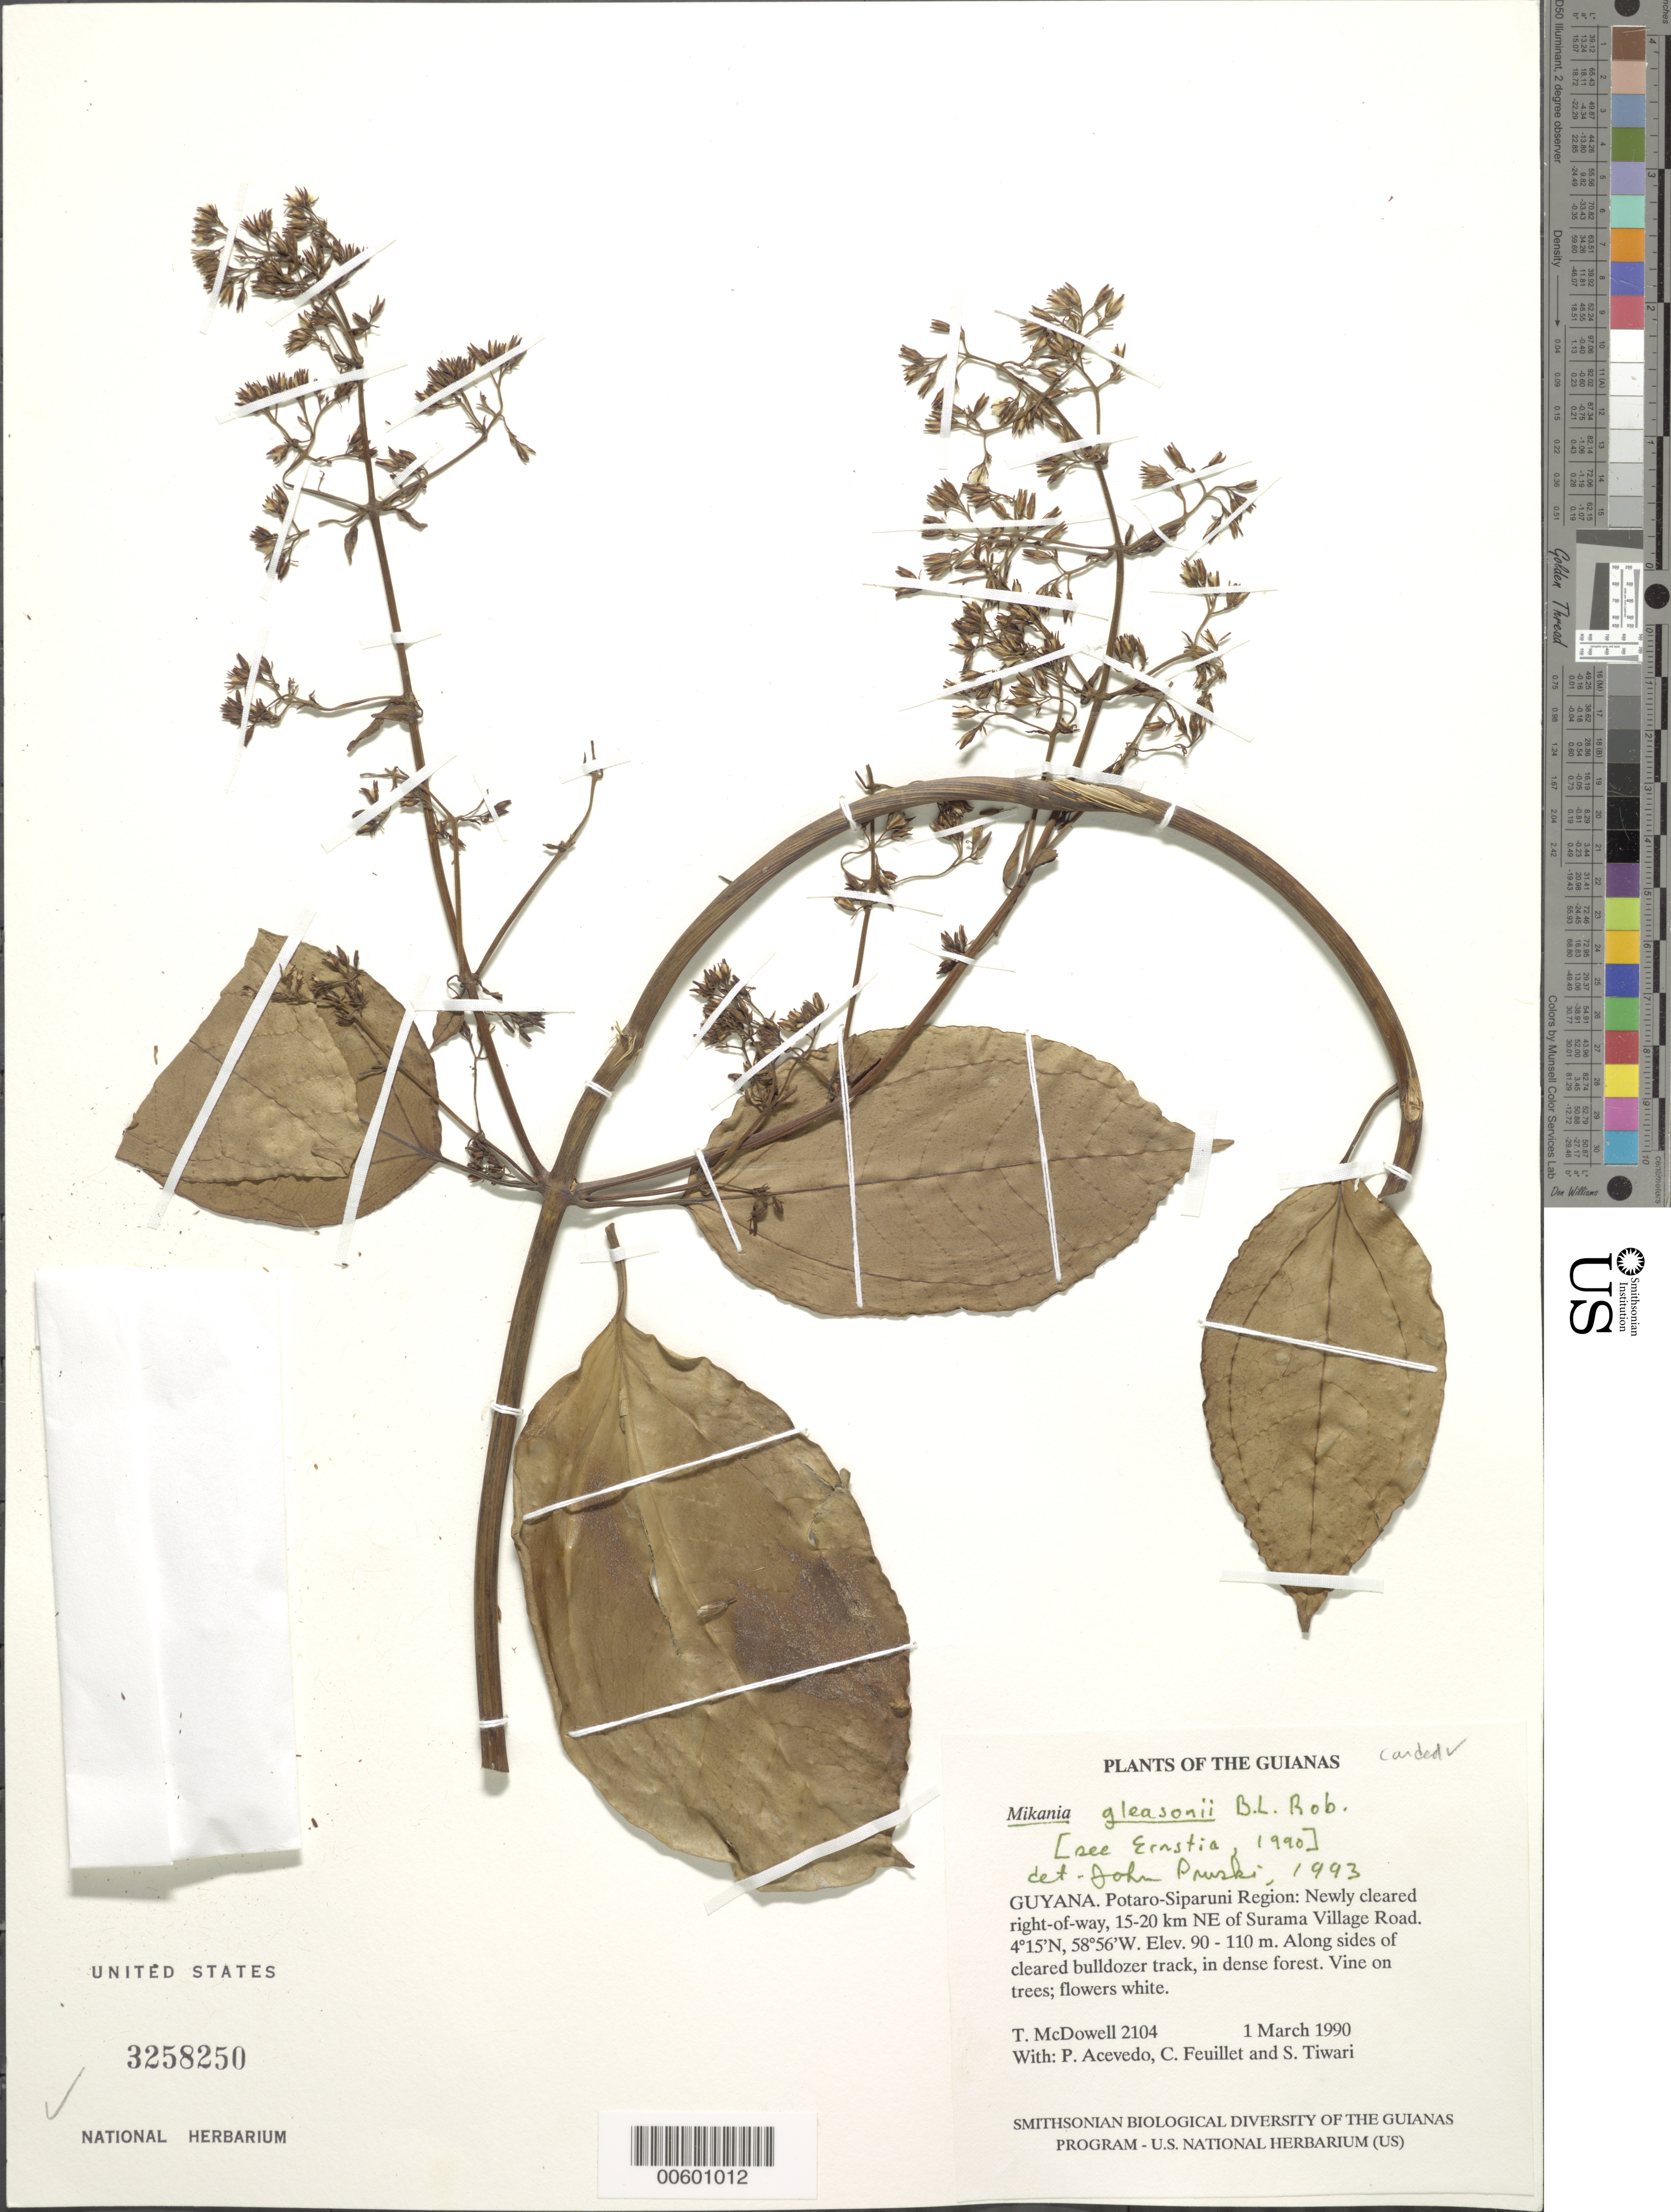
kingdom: Plantae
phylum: Tracheophyta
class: Magnoliopsida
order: Asterales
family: Asteraceae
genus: Mikania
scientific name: Mikania gleasonii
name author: B.L. Rob.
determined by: Pruski, J. F.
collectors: T. McDowell, P. Acevedo-Rodr., C. Feuillet & S. Tiwari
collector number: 2104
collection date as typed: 1 March 1990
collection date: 1990-03-01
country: Guyana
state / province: Potaro-Siparuni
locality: ±15-20 km NE of Surama Village Rd. Iwokrama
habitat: Newly-cleared right-of-way, along sides of cleared bulldozer track, in dense forest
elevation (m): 90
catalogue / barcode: US 3258250